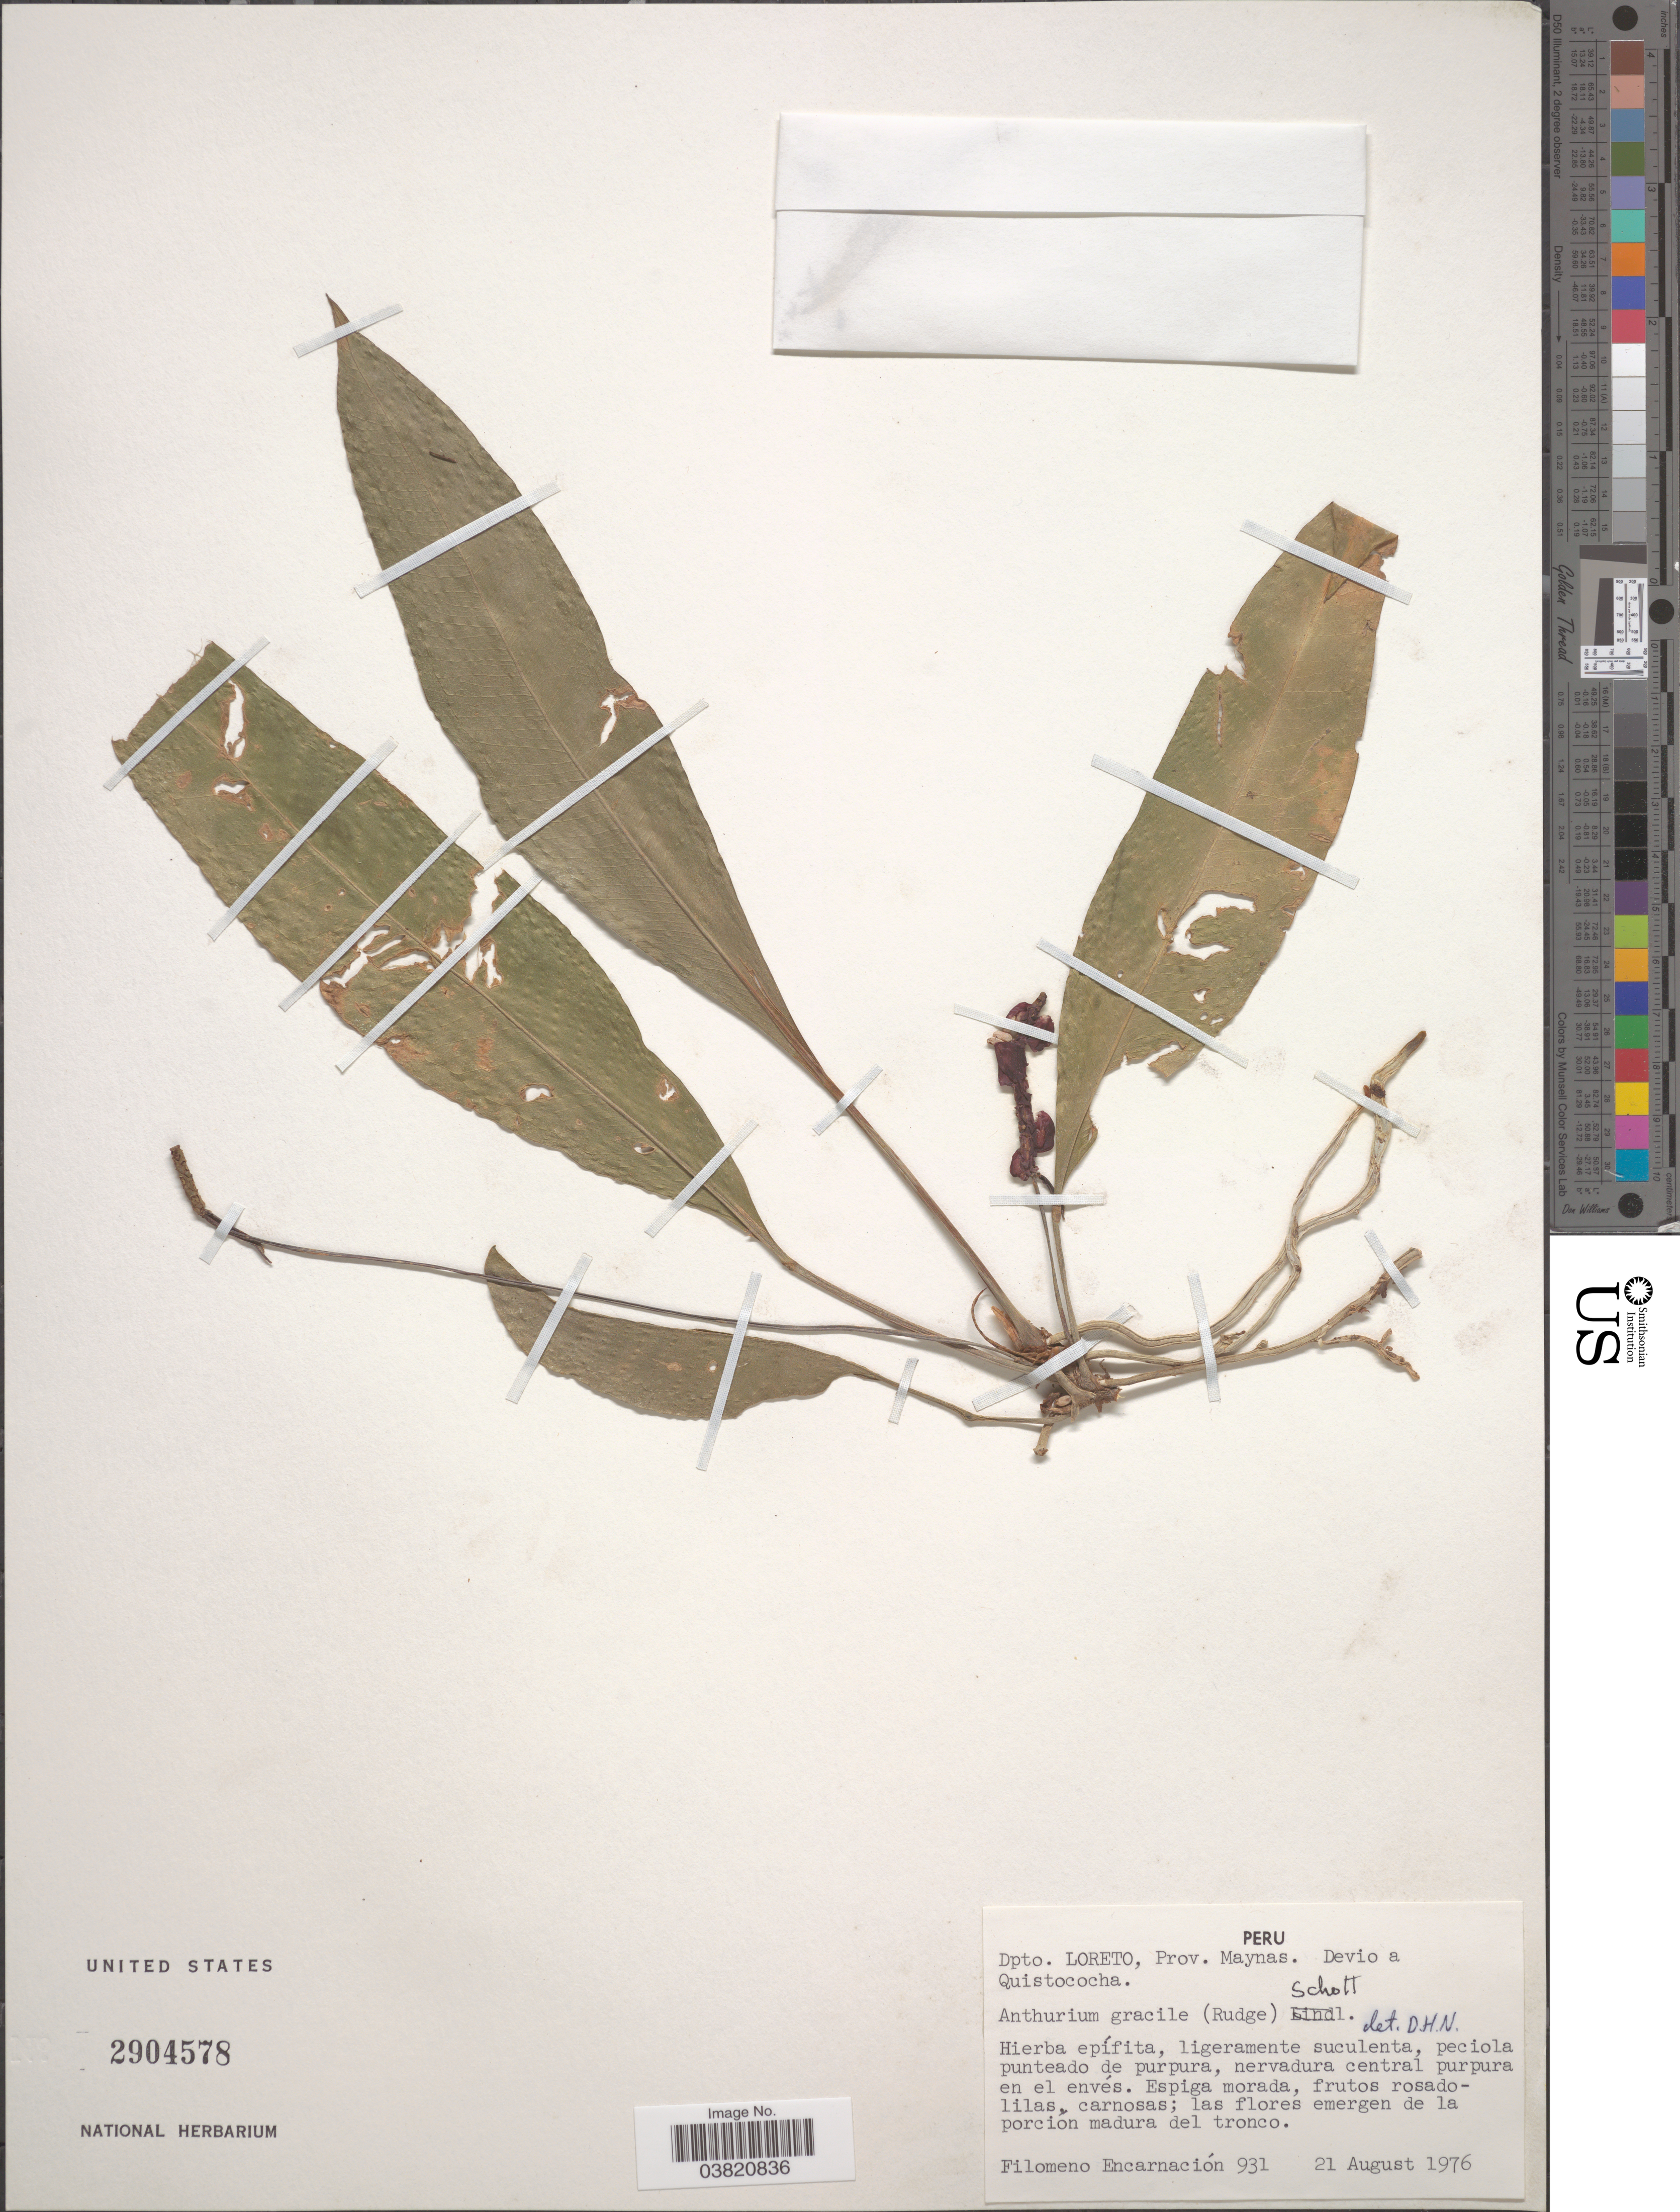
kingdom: Plantae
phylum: Tracheophyta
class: Liliopsida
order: Alismatales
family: Araceae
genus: Anthurium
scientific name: Anthurium gracile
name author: (Rudge) Schott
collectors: F. Encarnación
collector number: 931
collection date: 1976-08-21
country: Peru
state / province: Loreto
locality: Dpto. Loreto, Prov. Maynas. Devio a Quistococha.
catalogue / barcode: US 2904578